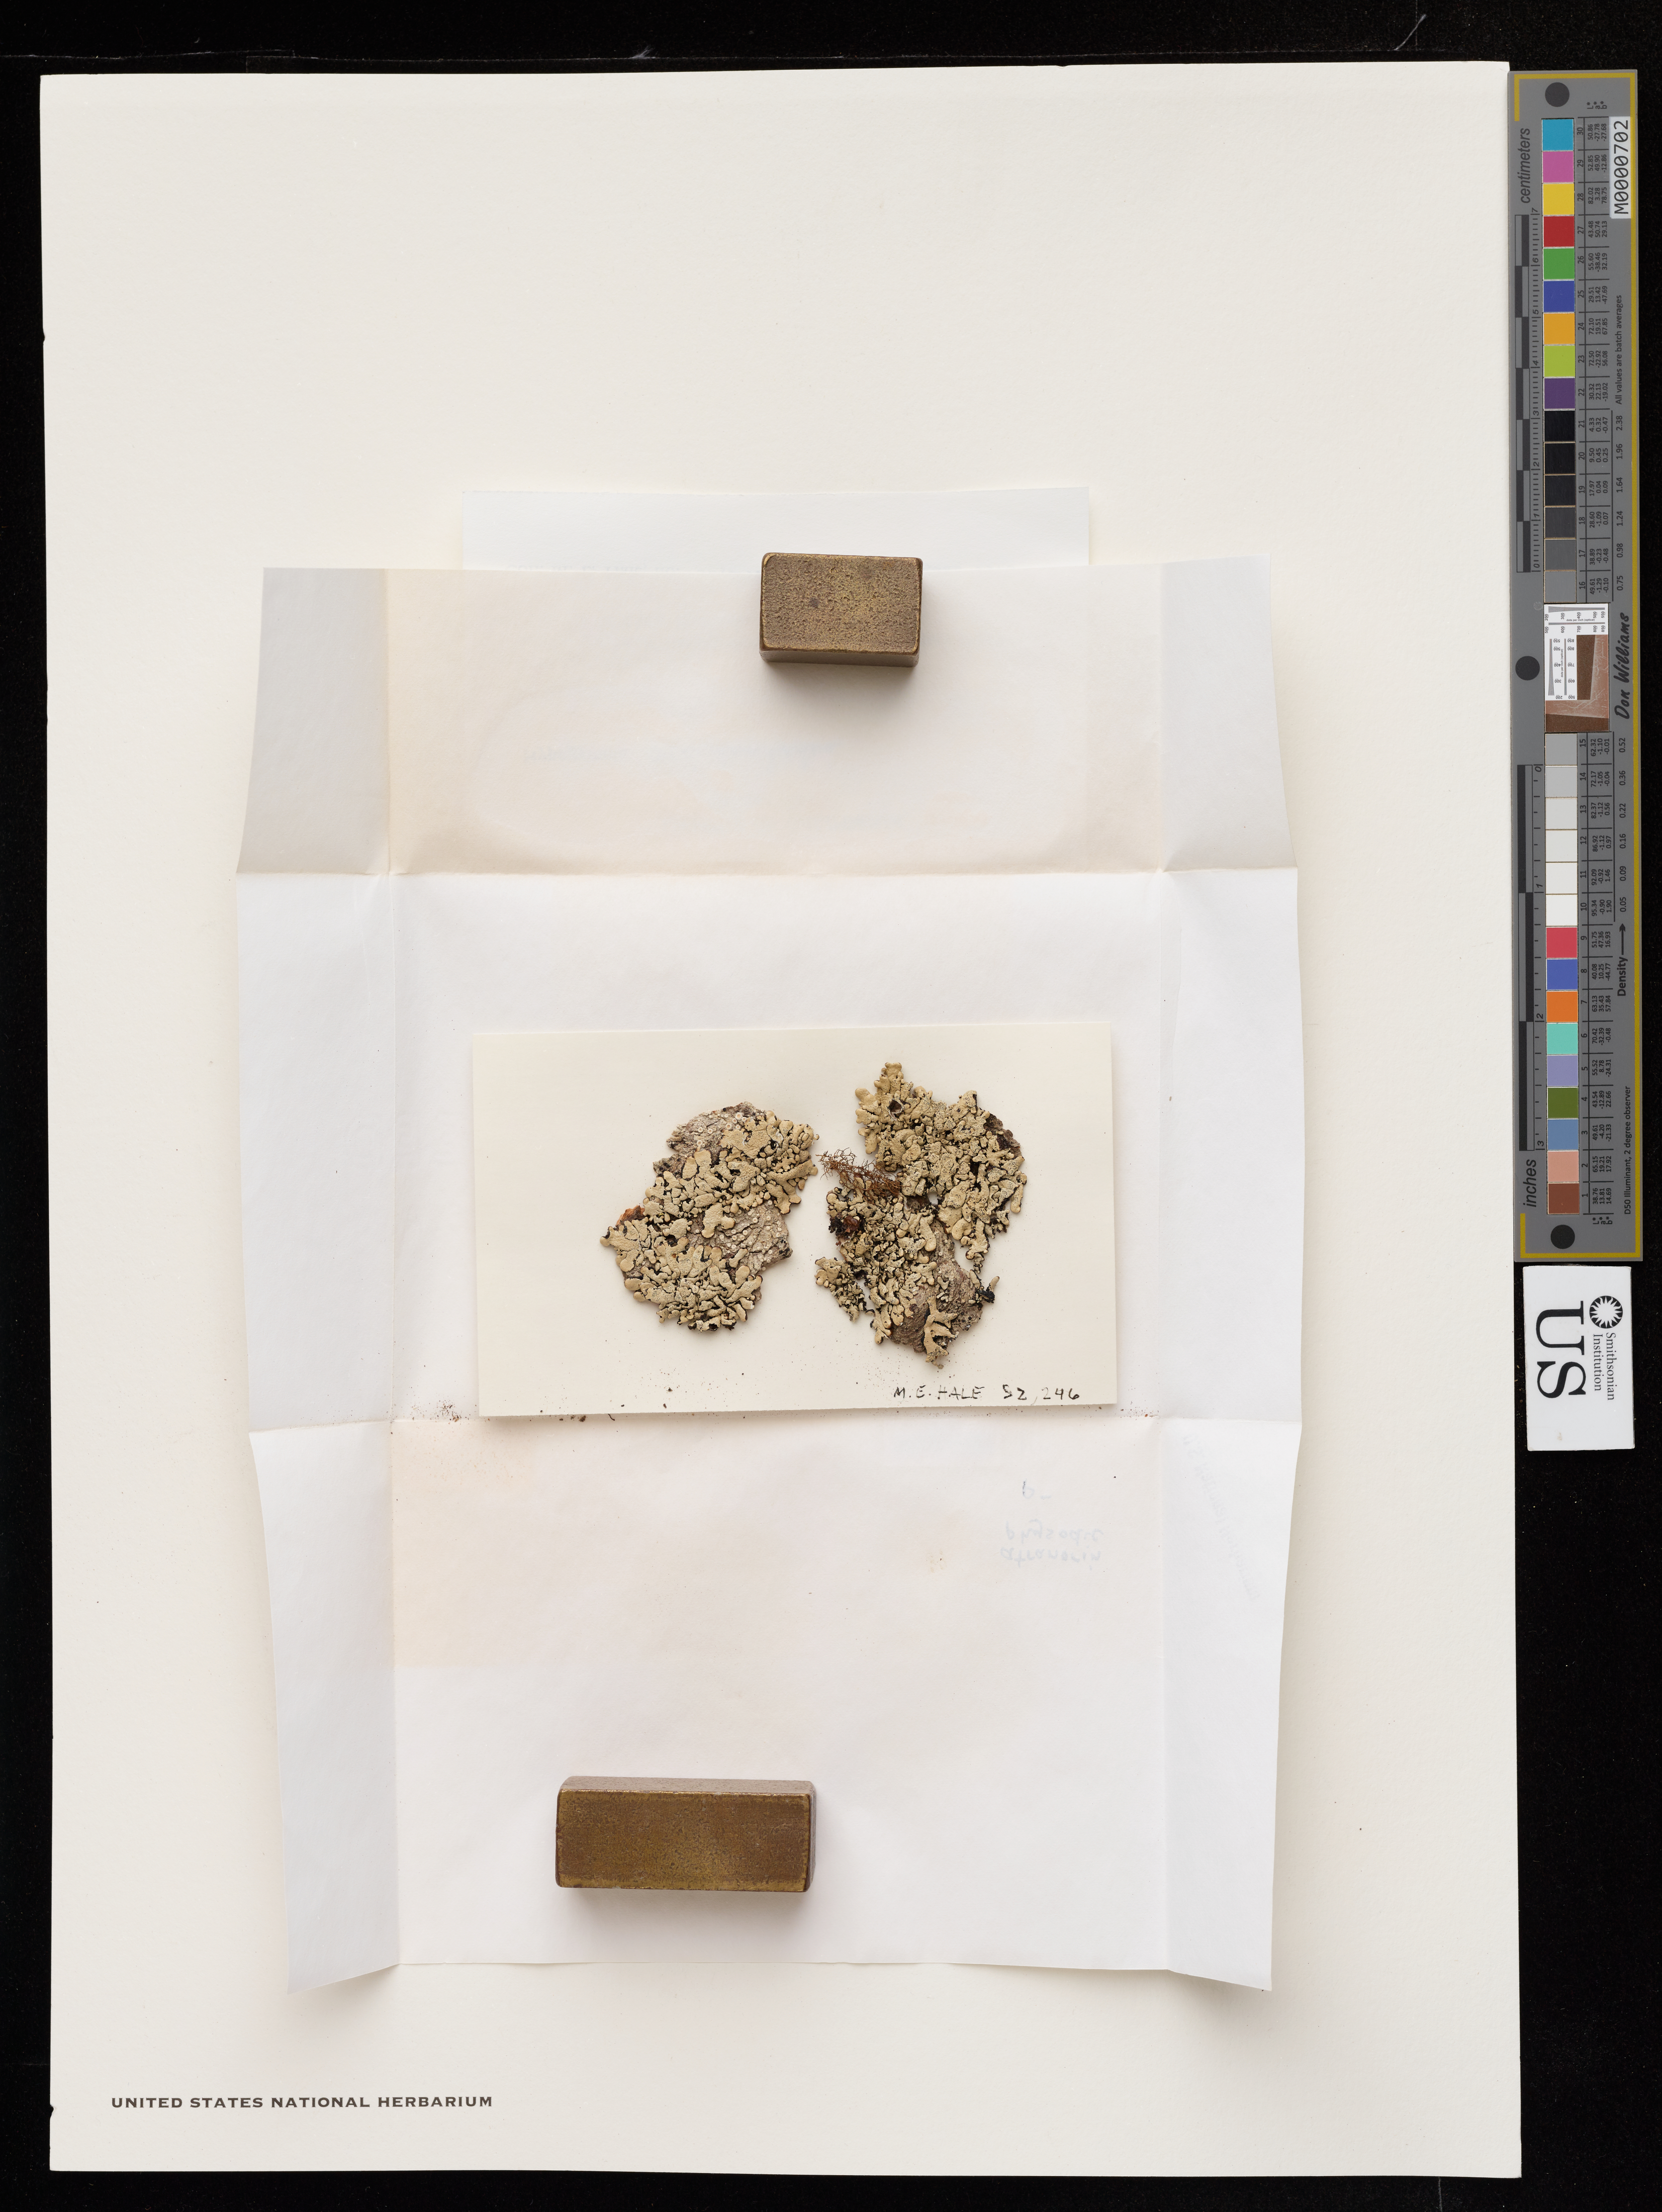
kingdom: Fungi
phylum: Ascomycota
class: Lecanoromycetes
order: Lecanorales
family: Parmeliaceae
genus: Hypogymnia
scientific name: Hypogymnia occidentalis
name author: L.H. Pike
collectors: M. Hale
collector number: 52246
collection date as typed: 02 Aug 1978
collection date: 1978-08-02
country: United States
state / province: California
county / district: Tehama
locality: Lassen nat. forest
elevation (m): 0